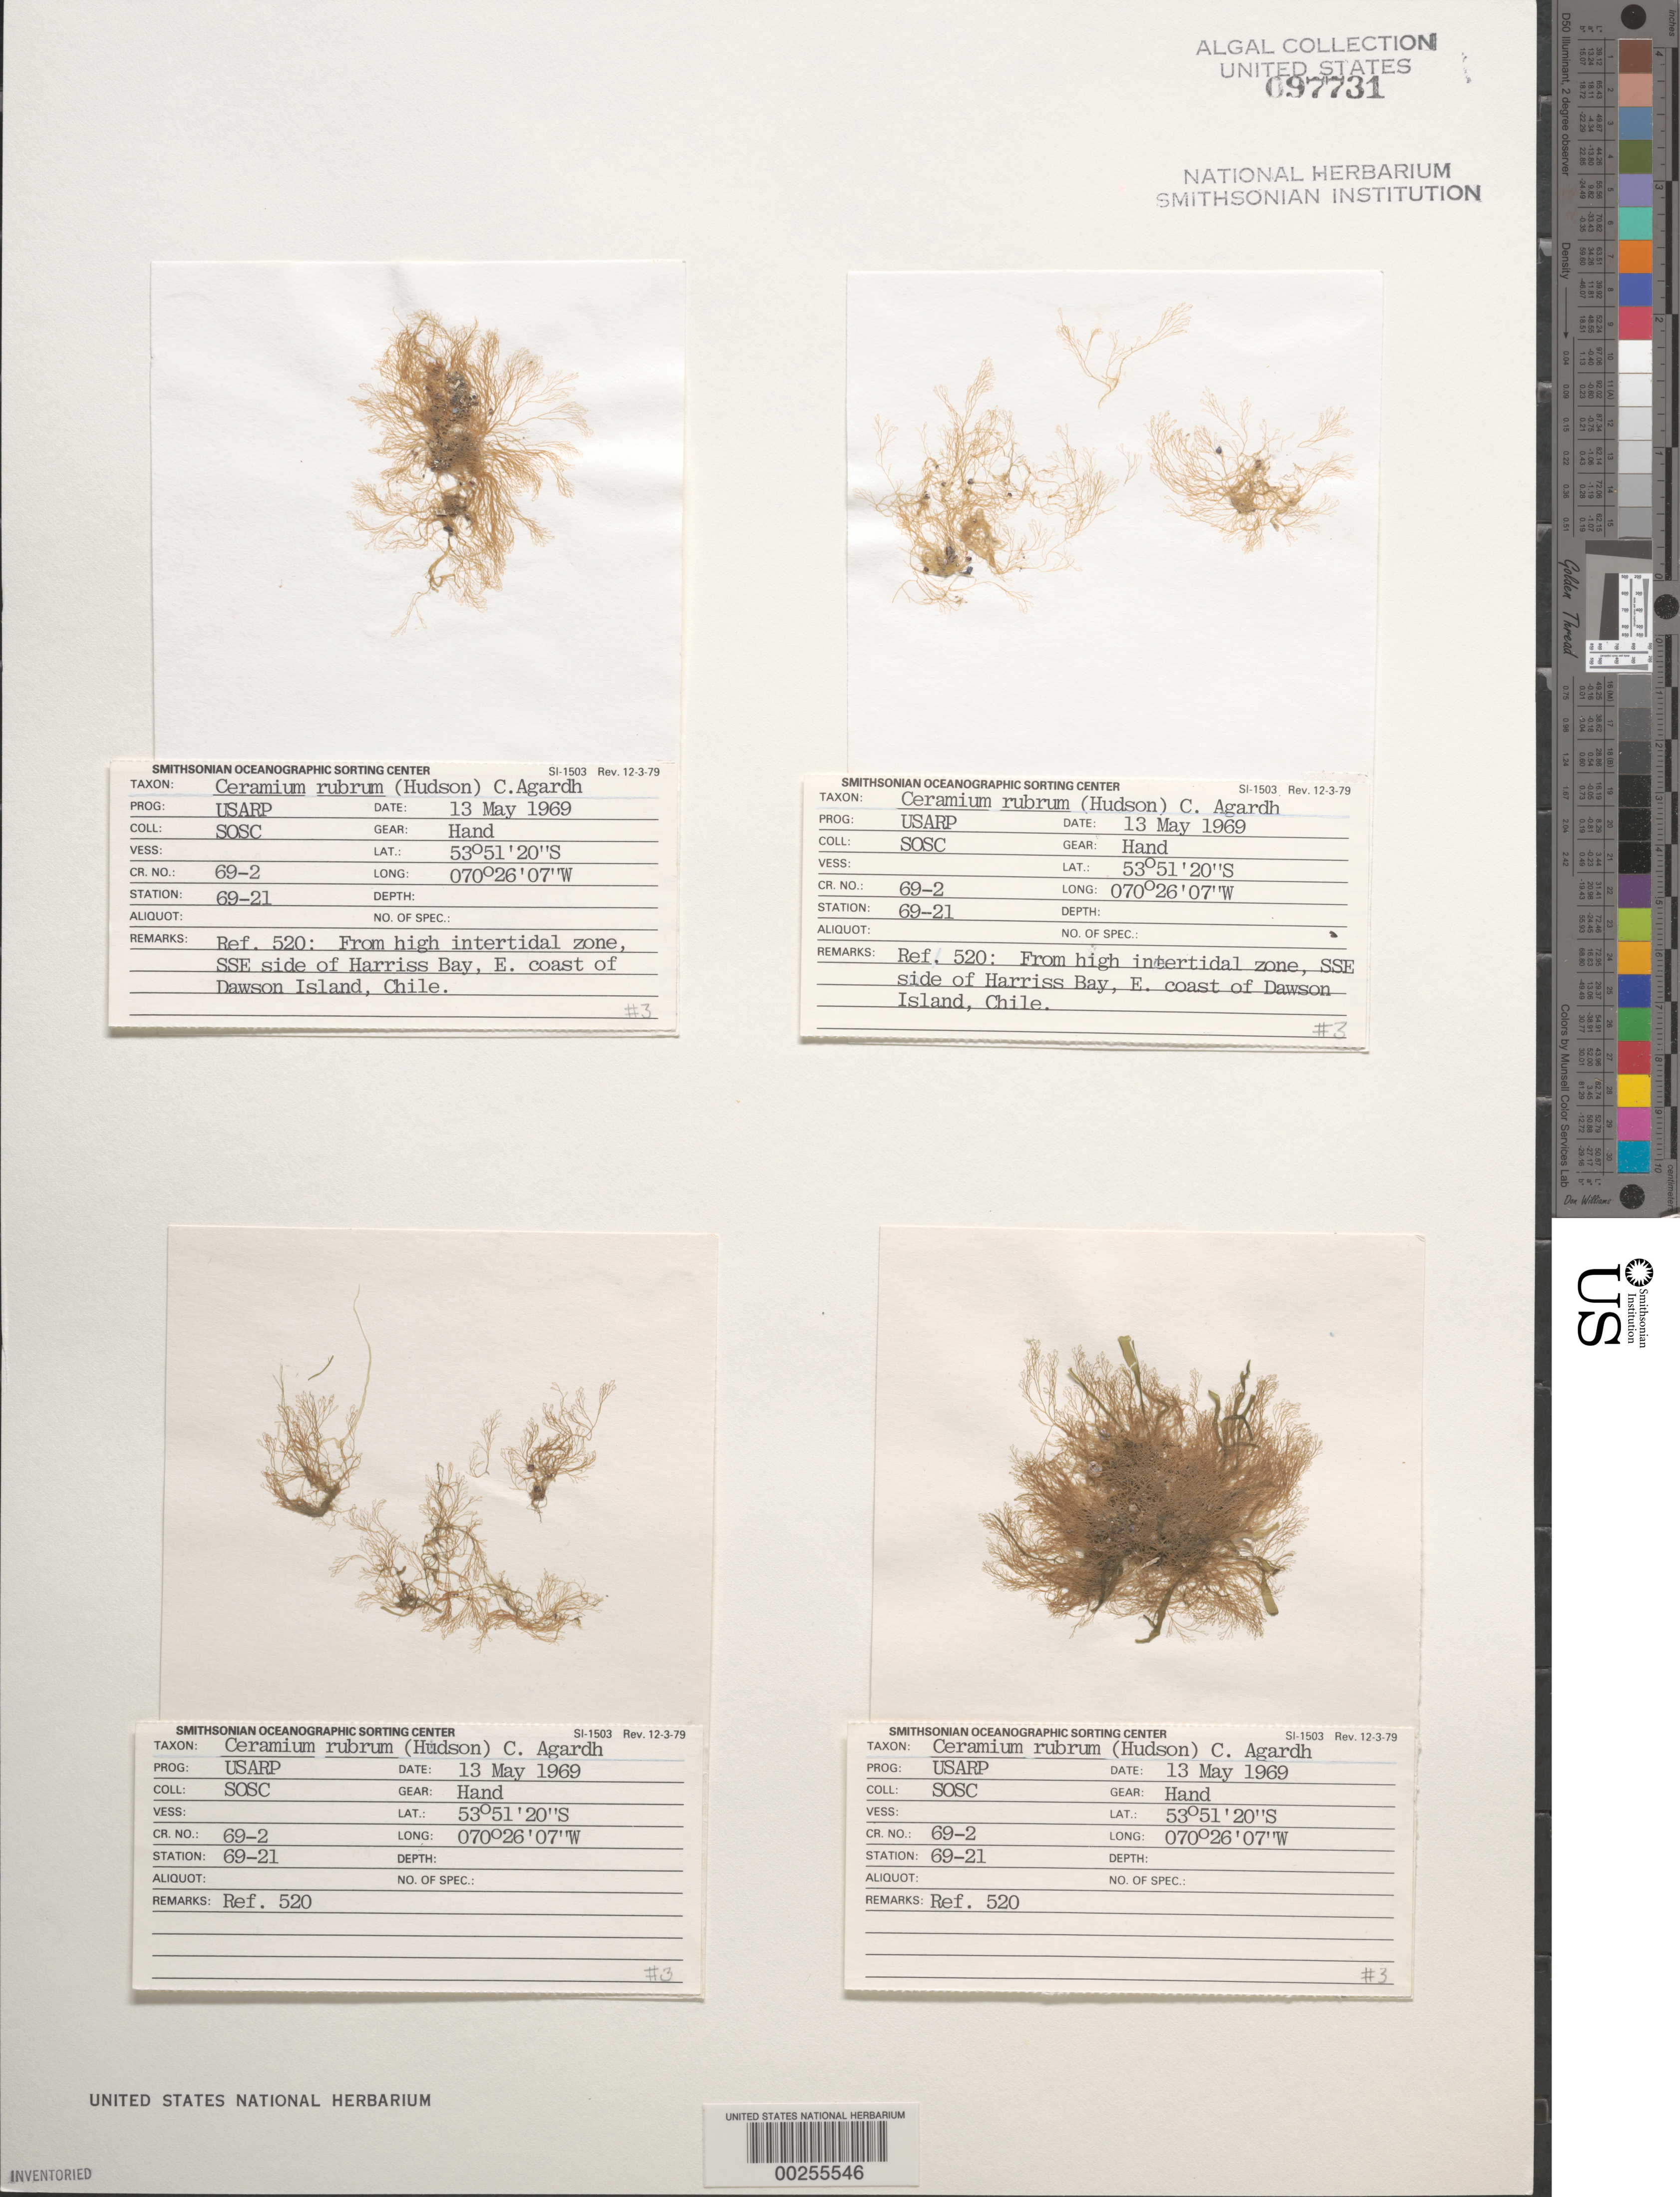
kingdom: Plantae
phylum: Rhodophyta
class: Florideophyceae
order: Ceramiales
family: Ceramiaceae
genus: Ceramium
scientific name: Ceramium rubrum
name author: C. Agardh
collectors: SOSC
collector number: Station 69-21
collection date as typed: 13 May 1969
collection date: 1969-05-13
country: Chile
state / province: Magallanes y de la Antártica Chilena (XII)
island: Dawson Island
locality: Harriss Bay, south southeast side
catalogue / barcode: US 97731